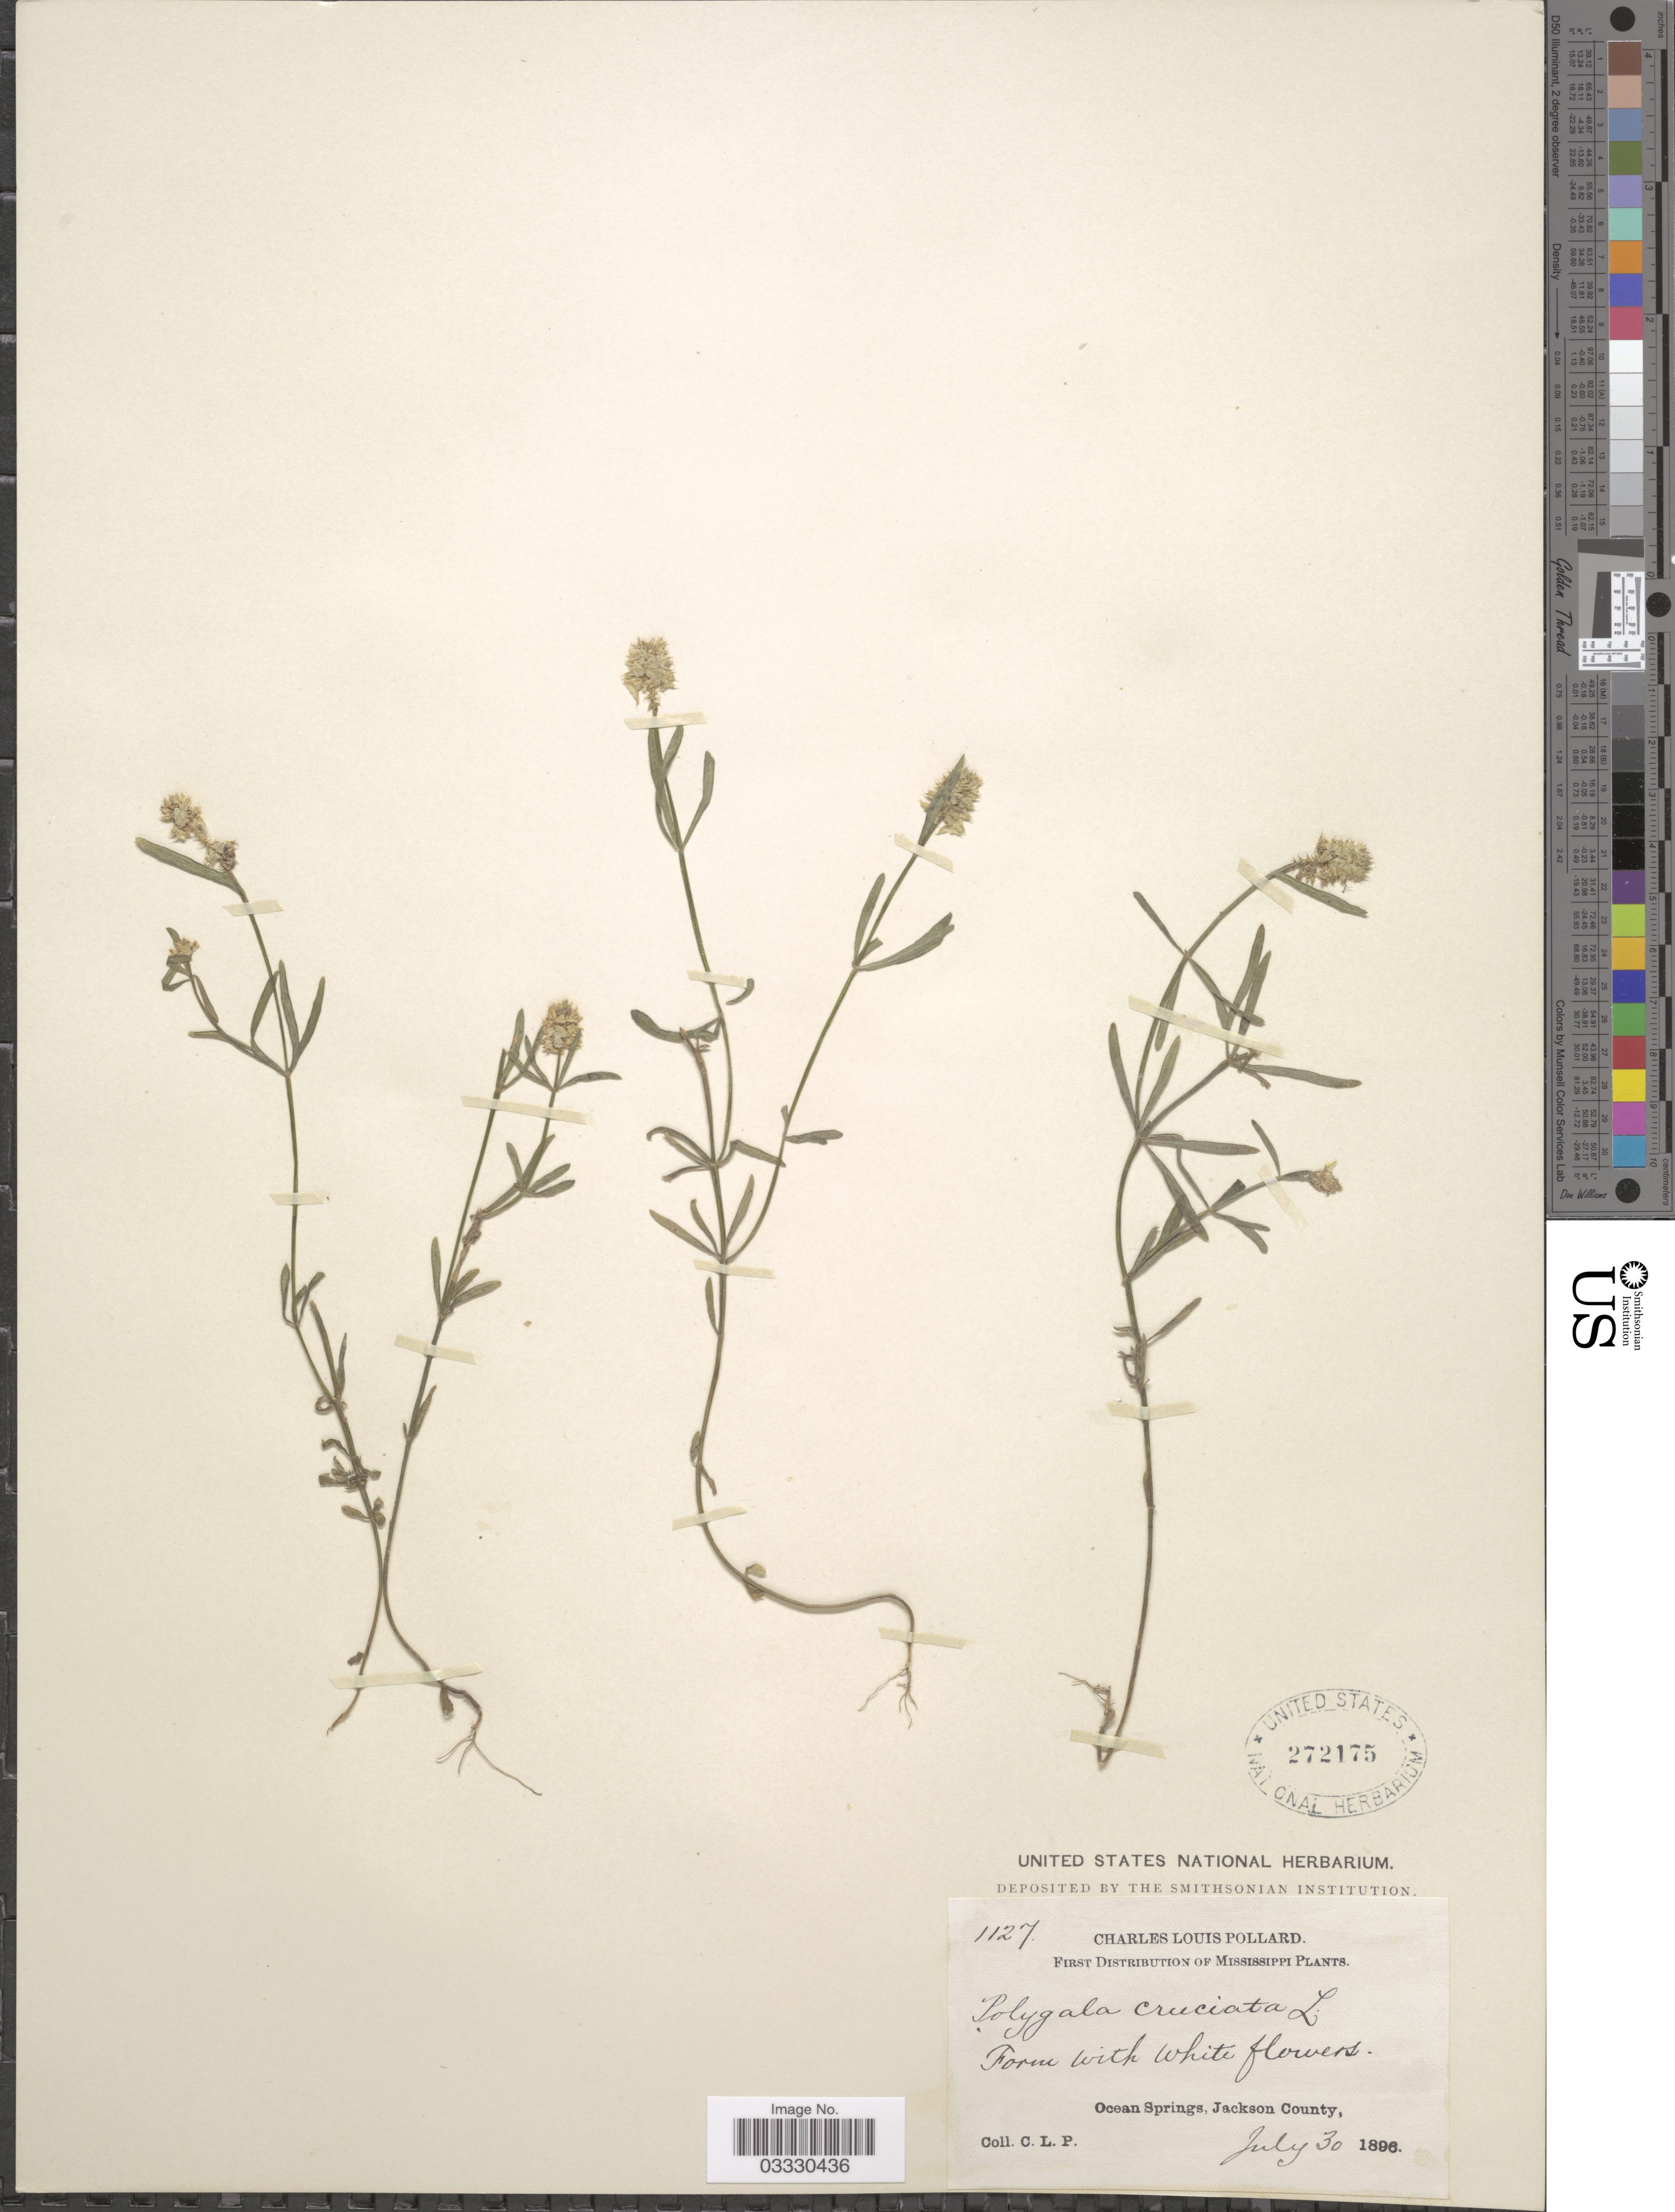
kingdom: Plantae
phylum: Tracheophyta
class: Magnoliopsida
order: Fabales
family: Polygalaceae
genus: Polygala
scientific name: Polygala cruciata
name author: L.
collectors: C. L. Pollard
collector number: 1127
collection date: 1896-07-30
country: United States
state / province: Mississippi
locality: Ocean Springs, Jackson County.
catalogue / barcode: US 272175